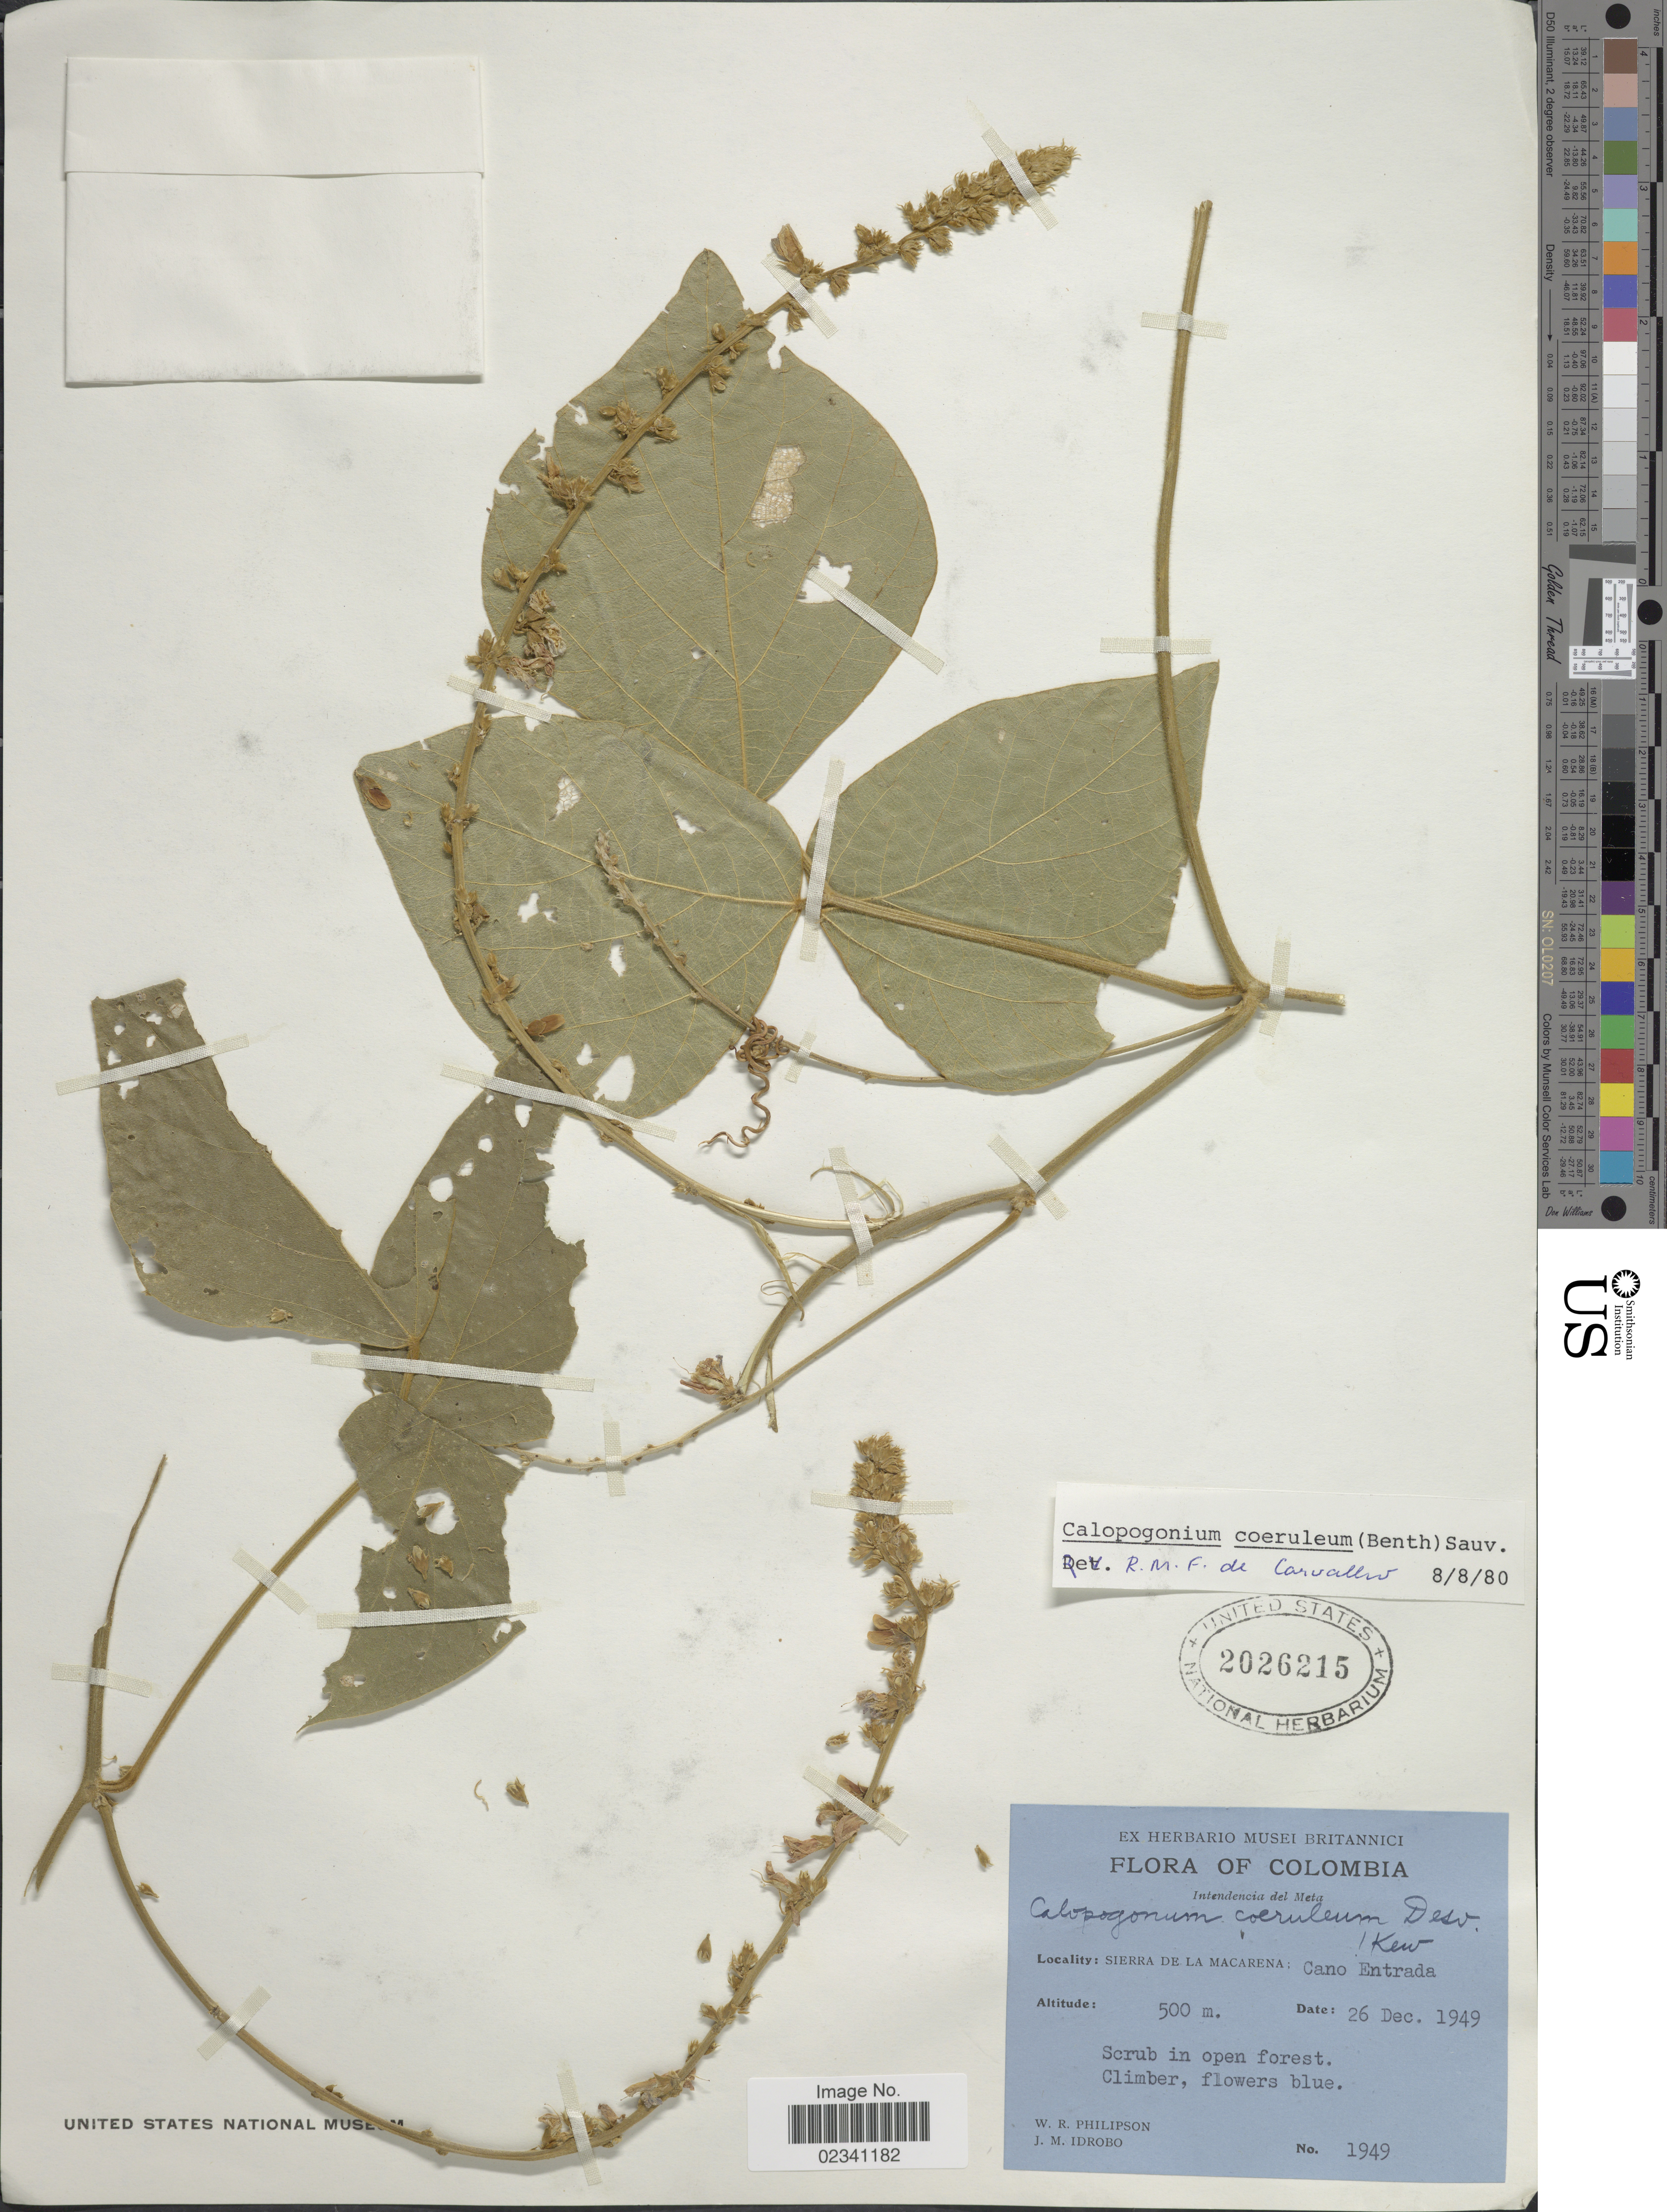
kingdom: Plantae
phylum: Tracheophyta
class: Magnoliopsida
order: Fabales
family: Fabaceae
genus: Calopogonium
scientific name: Calopogonium caeruleum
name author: (Benth.) C. Wright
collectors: W. R. Philipson & J. M. Idrobo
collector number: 1949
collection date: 1949-12-26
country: Colombia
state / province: Meta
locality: Sierra de la Macarena: Cano Entrada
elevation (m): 500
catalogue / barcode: US 2026215